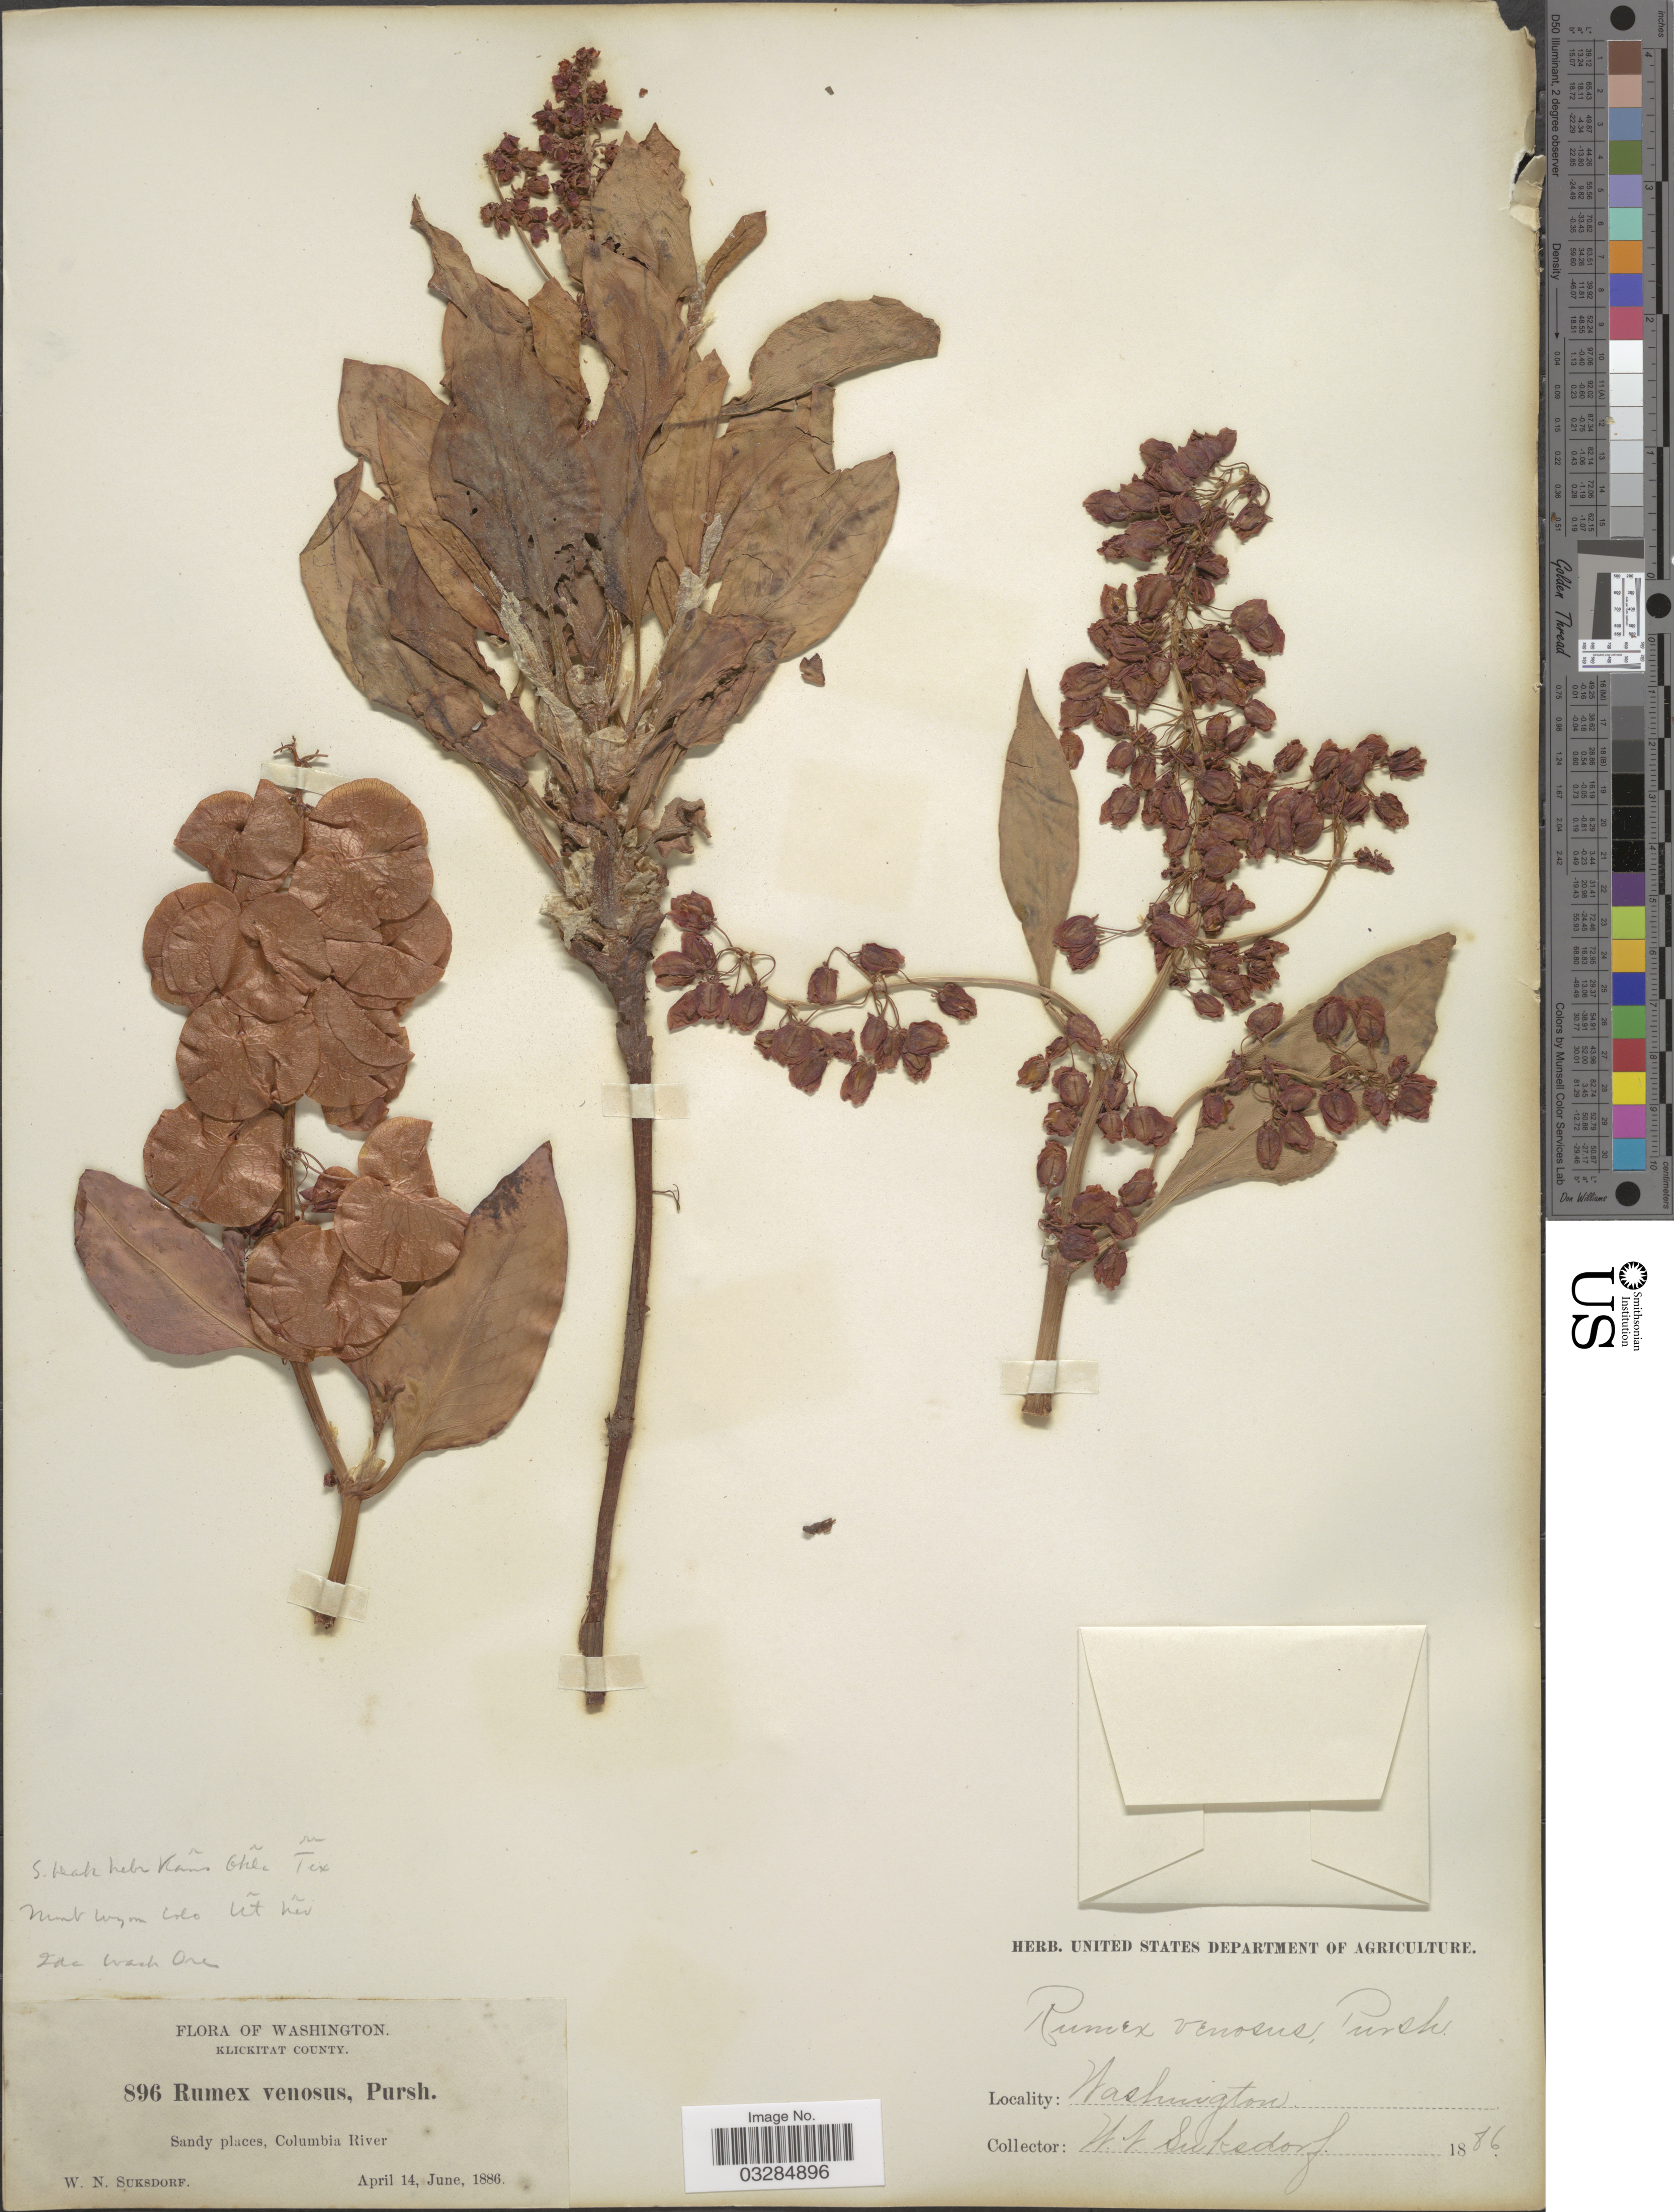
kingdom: Plantae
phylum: Tracheophyta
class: Magnoliopsida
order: Caryophyllales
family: Polygonaceae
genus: Rumex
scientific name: Rumex venosus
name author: Pursh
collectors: W. N. Suksdorf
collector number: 896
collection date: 1886-04-14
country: United States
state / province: Washington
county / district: Klickitat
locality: Klickitat County. Columbia River.